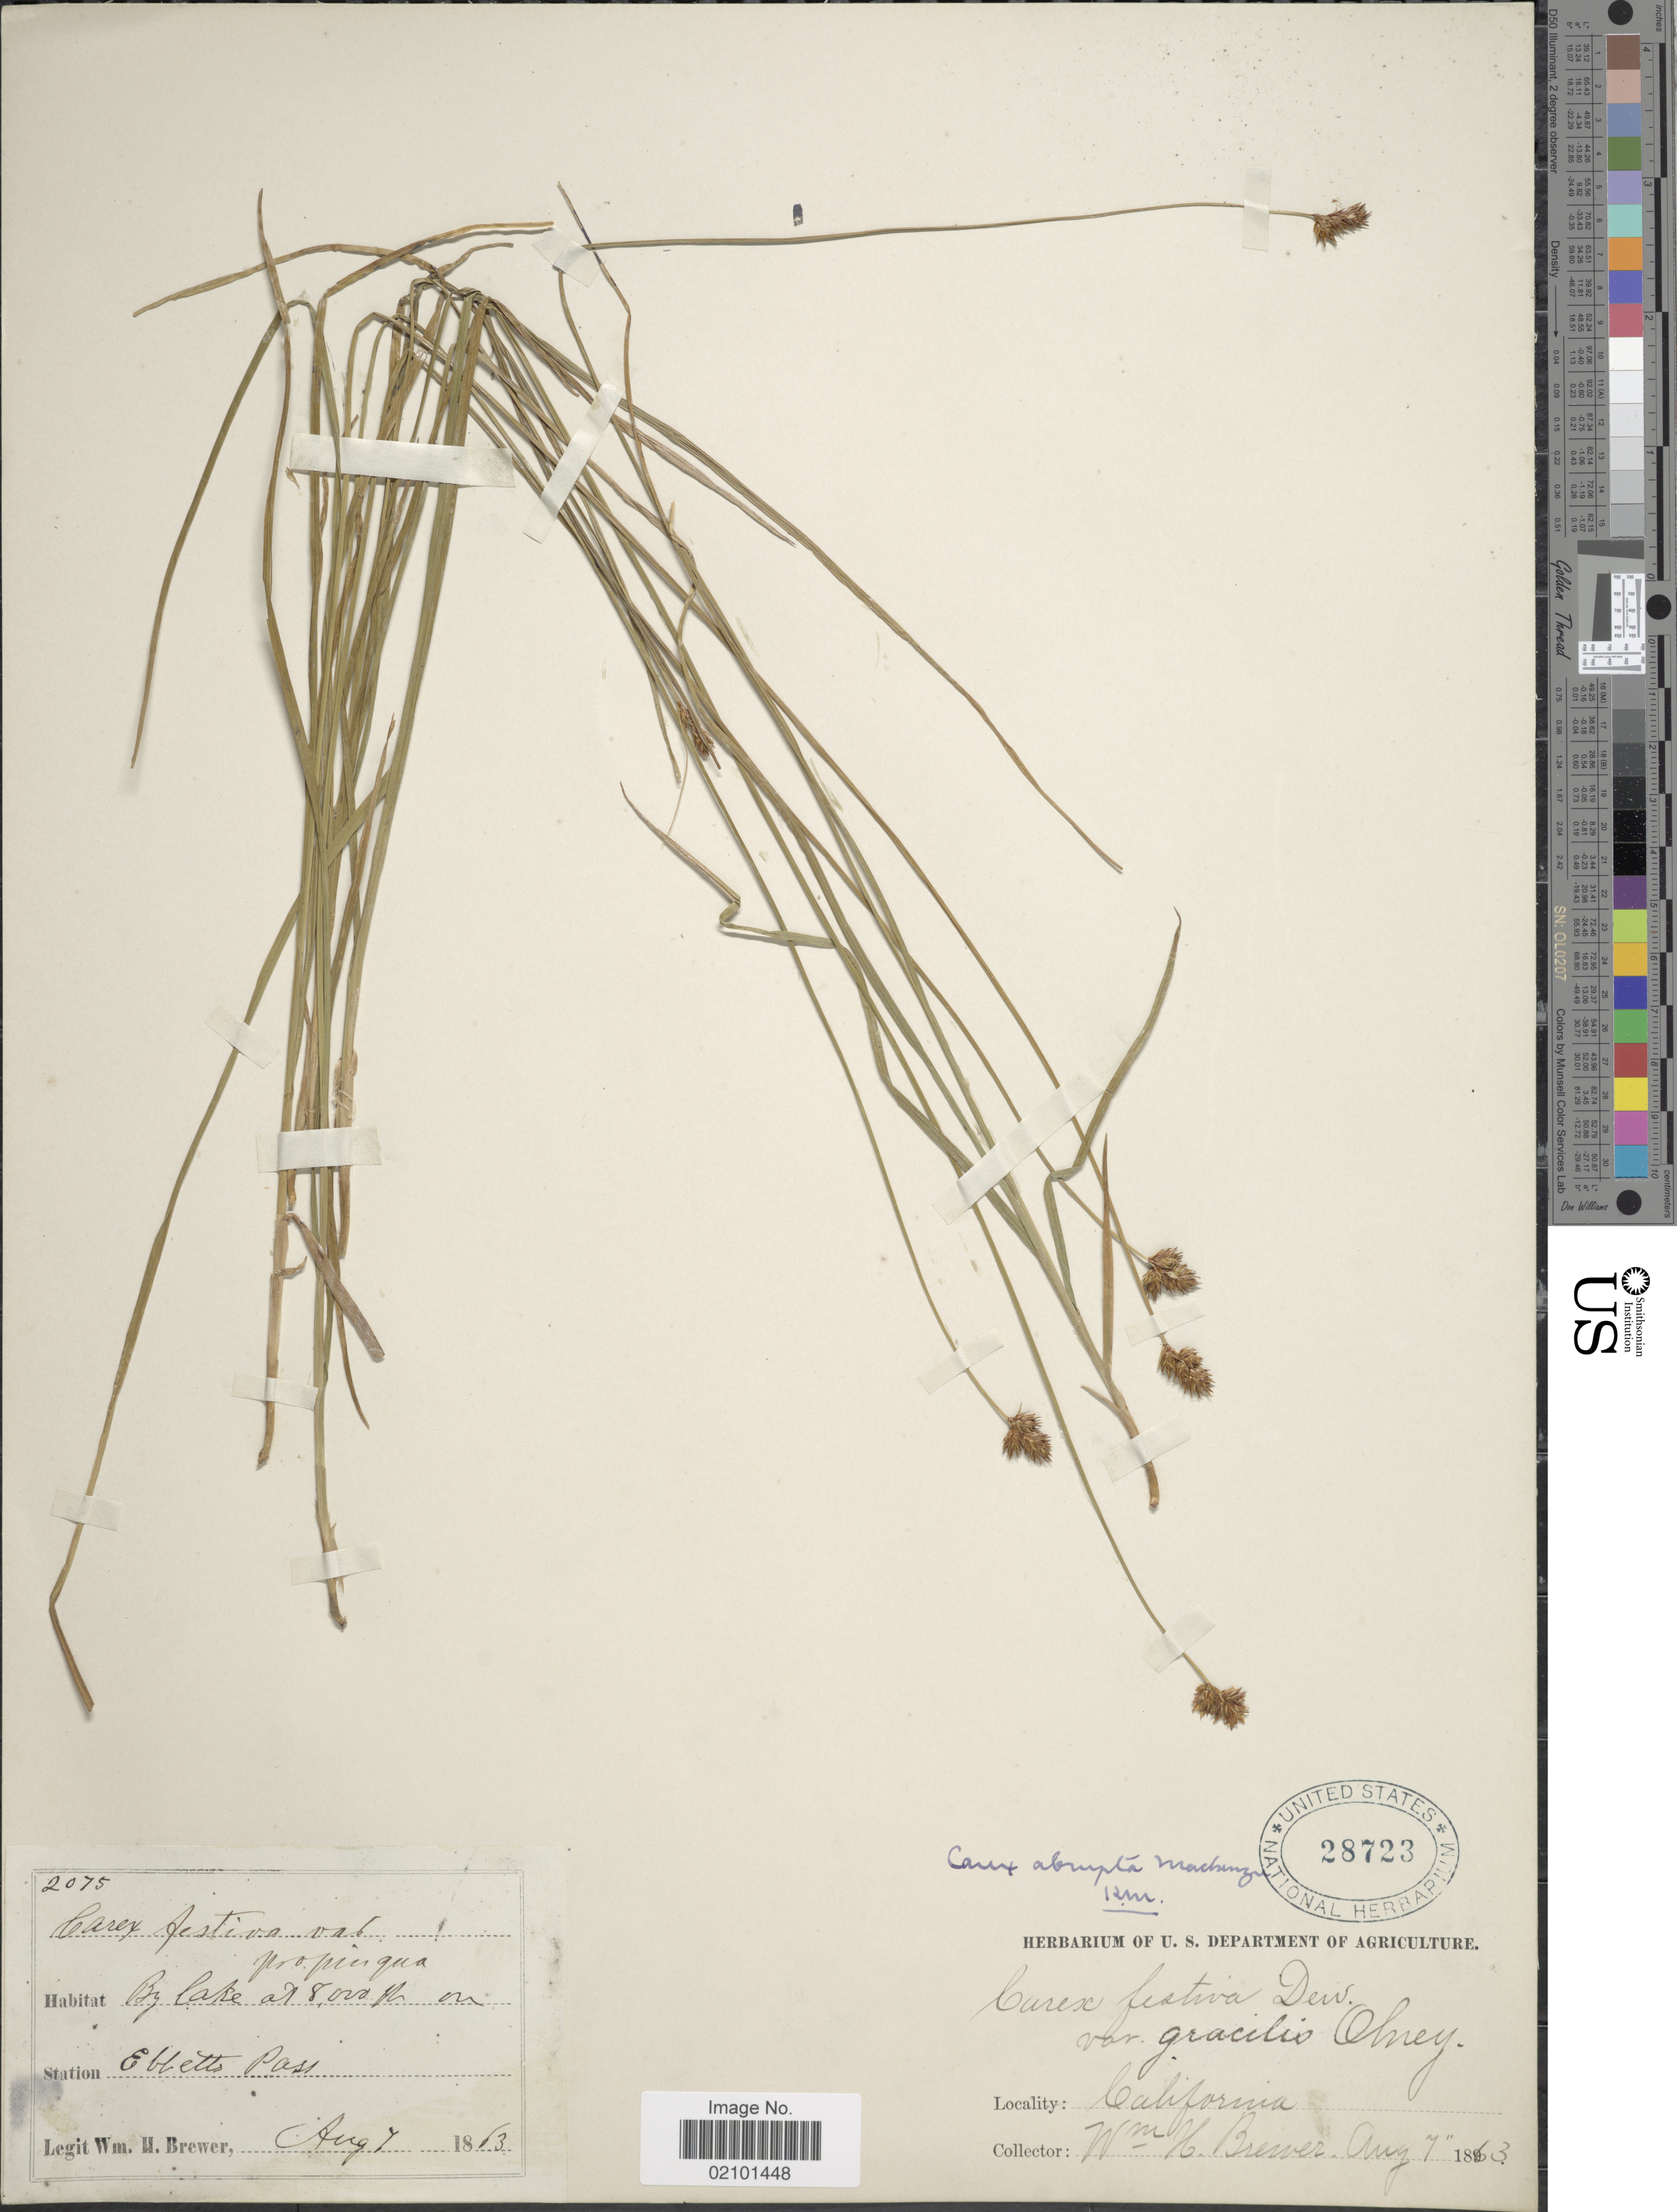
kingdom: Plantae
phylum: Tracheophyta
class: Liliopsida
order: Poales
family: Cyperaceae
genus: Carex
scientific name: Carex abrupta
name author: Mack.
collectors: W. H. Brewer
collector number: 2075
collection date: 1863-08-07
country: United States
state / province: California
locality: By lake on Station Ebbetts Pass.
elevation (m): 2438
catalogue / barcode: US 28723